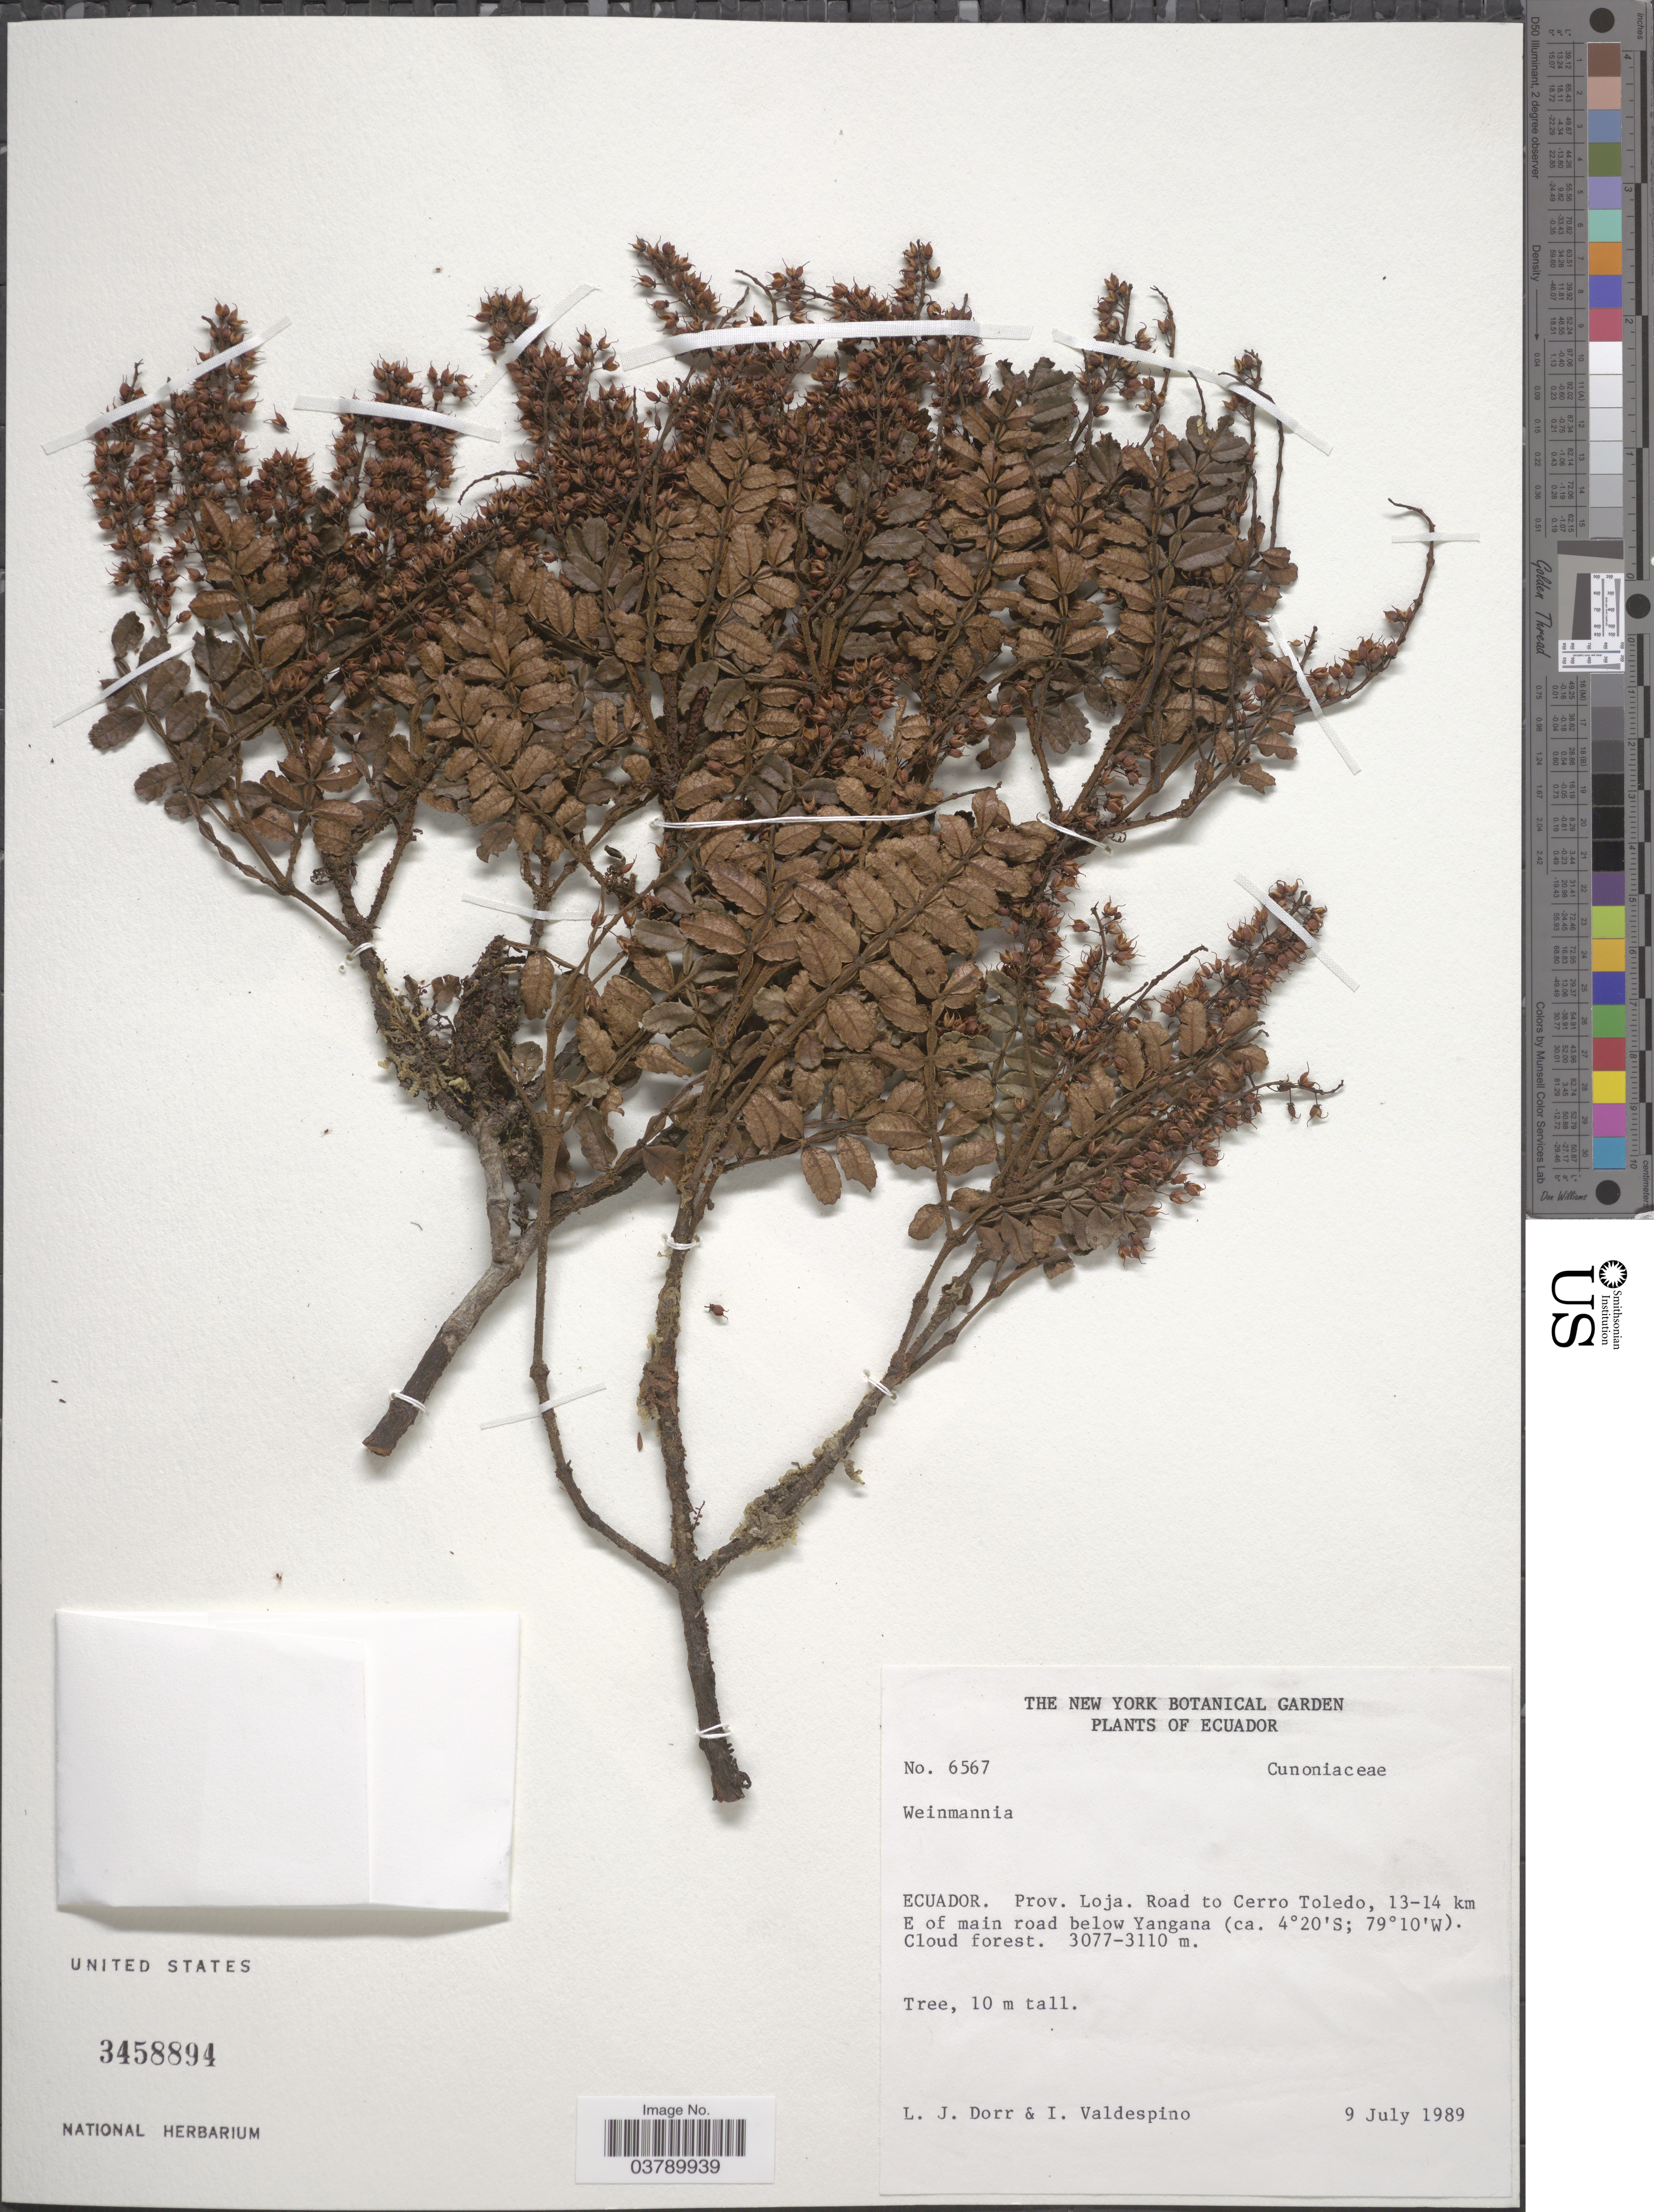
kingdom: Plantae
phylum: Tracheophyta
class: Magnoliopsida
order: Oxalidales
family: Cunoniaceae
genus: Weinmannia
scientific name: Weinmannia sp.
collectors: L. J. Dorr & I. Valdespino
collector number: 6567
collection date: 1989-07-09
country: Ecuador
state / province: Loja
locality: Road to Cerro Toledo, 13-14 km E of main road below Yangana.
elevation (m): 3077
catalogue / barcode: US 3458894